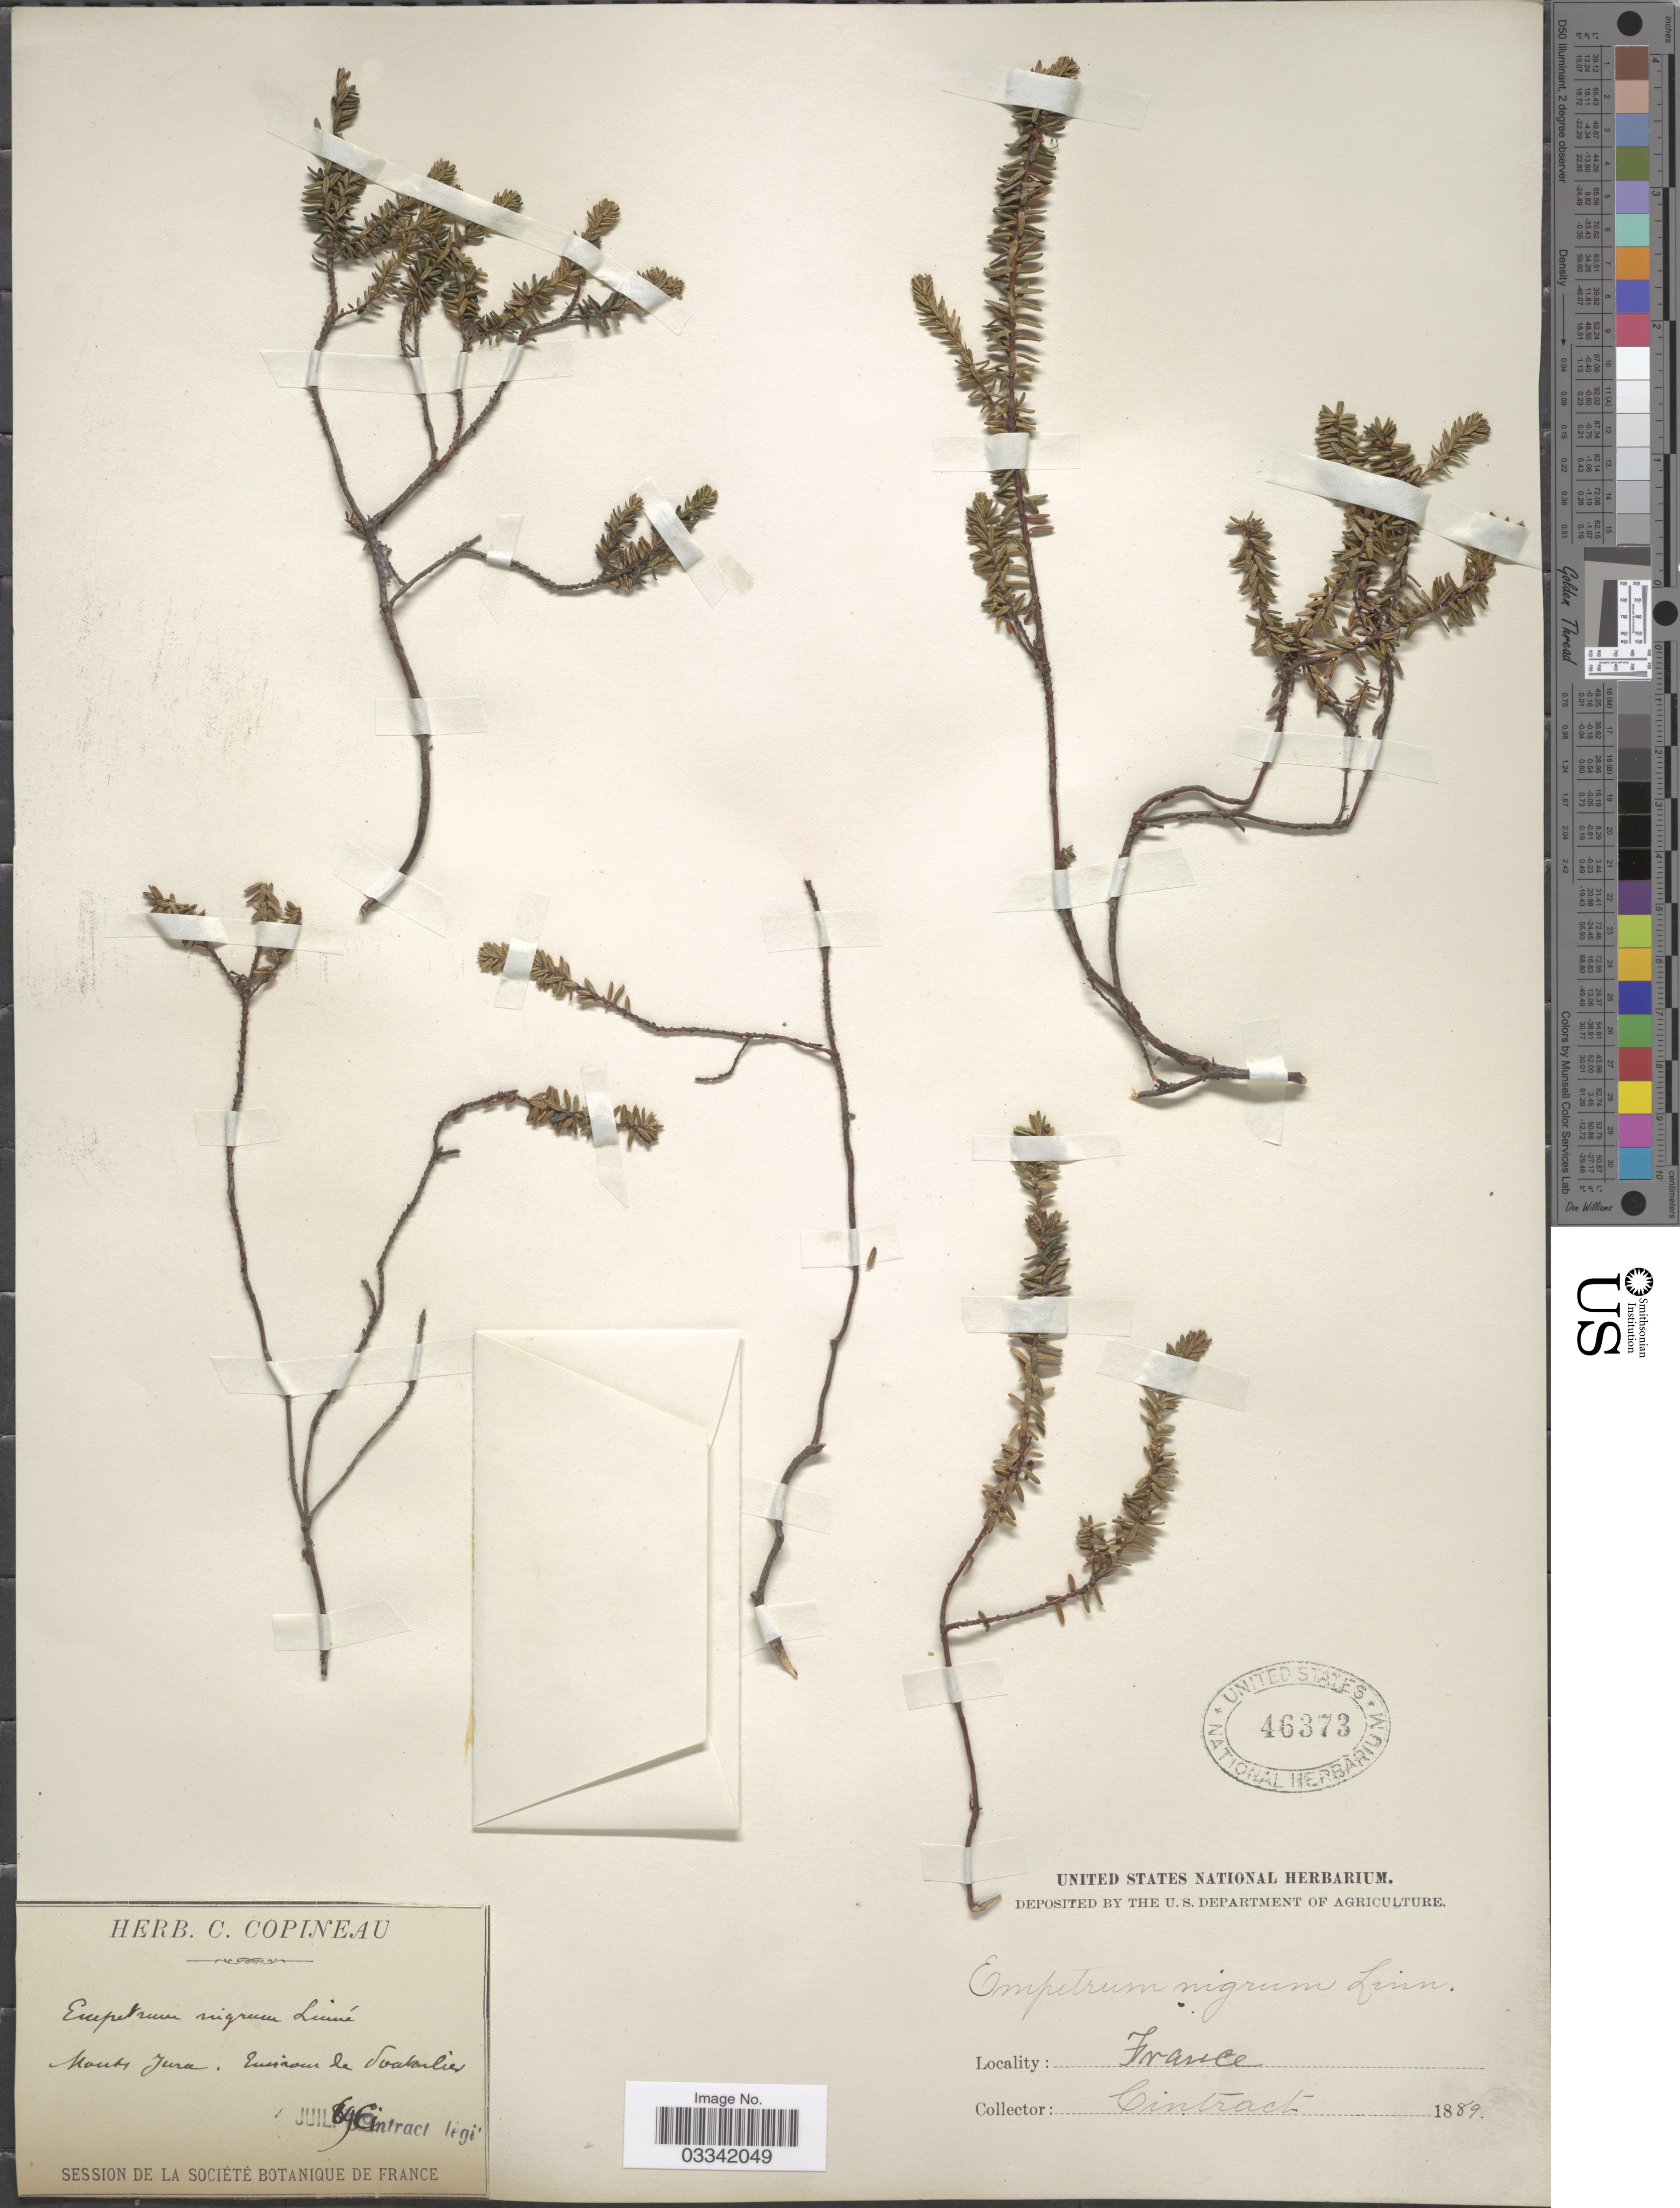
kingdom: Plantae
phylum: Tracheophyta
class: Magnoliopsida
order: Ericales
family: Ericaceae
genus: Empetrum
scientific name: Empetrum nigrum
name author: L.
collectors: Cintract, --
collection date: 1889-07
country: France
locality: Monts Jura. Environs de Pontarlier.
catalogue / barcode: US 46373